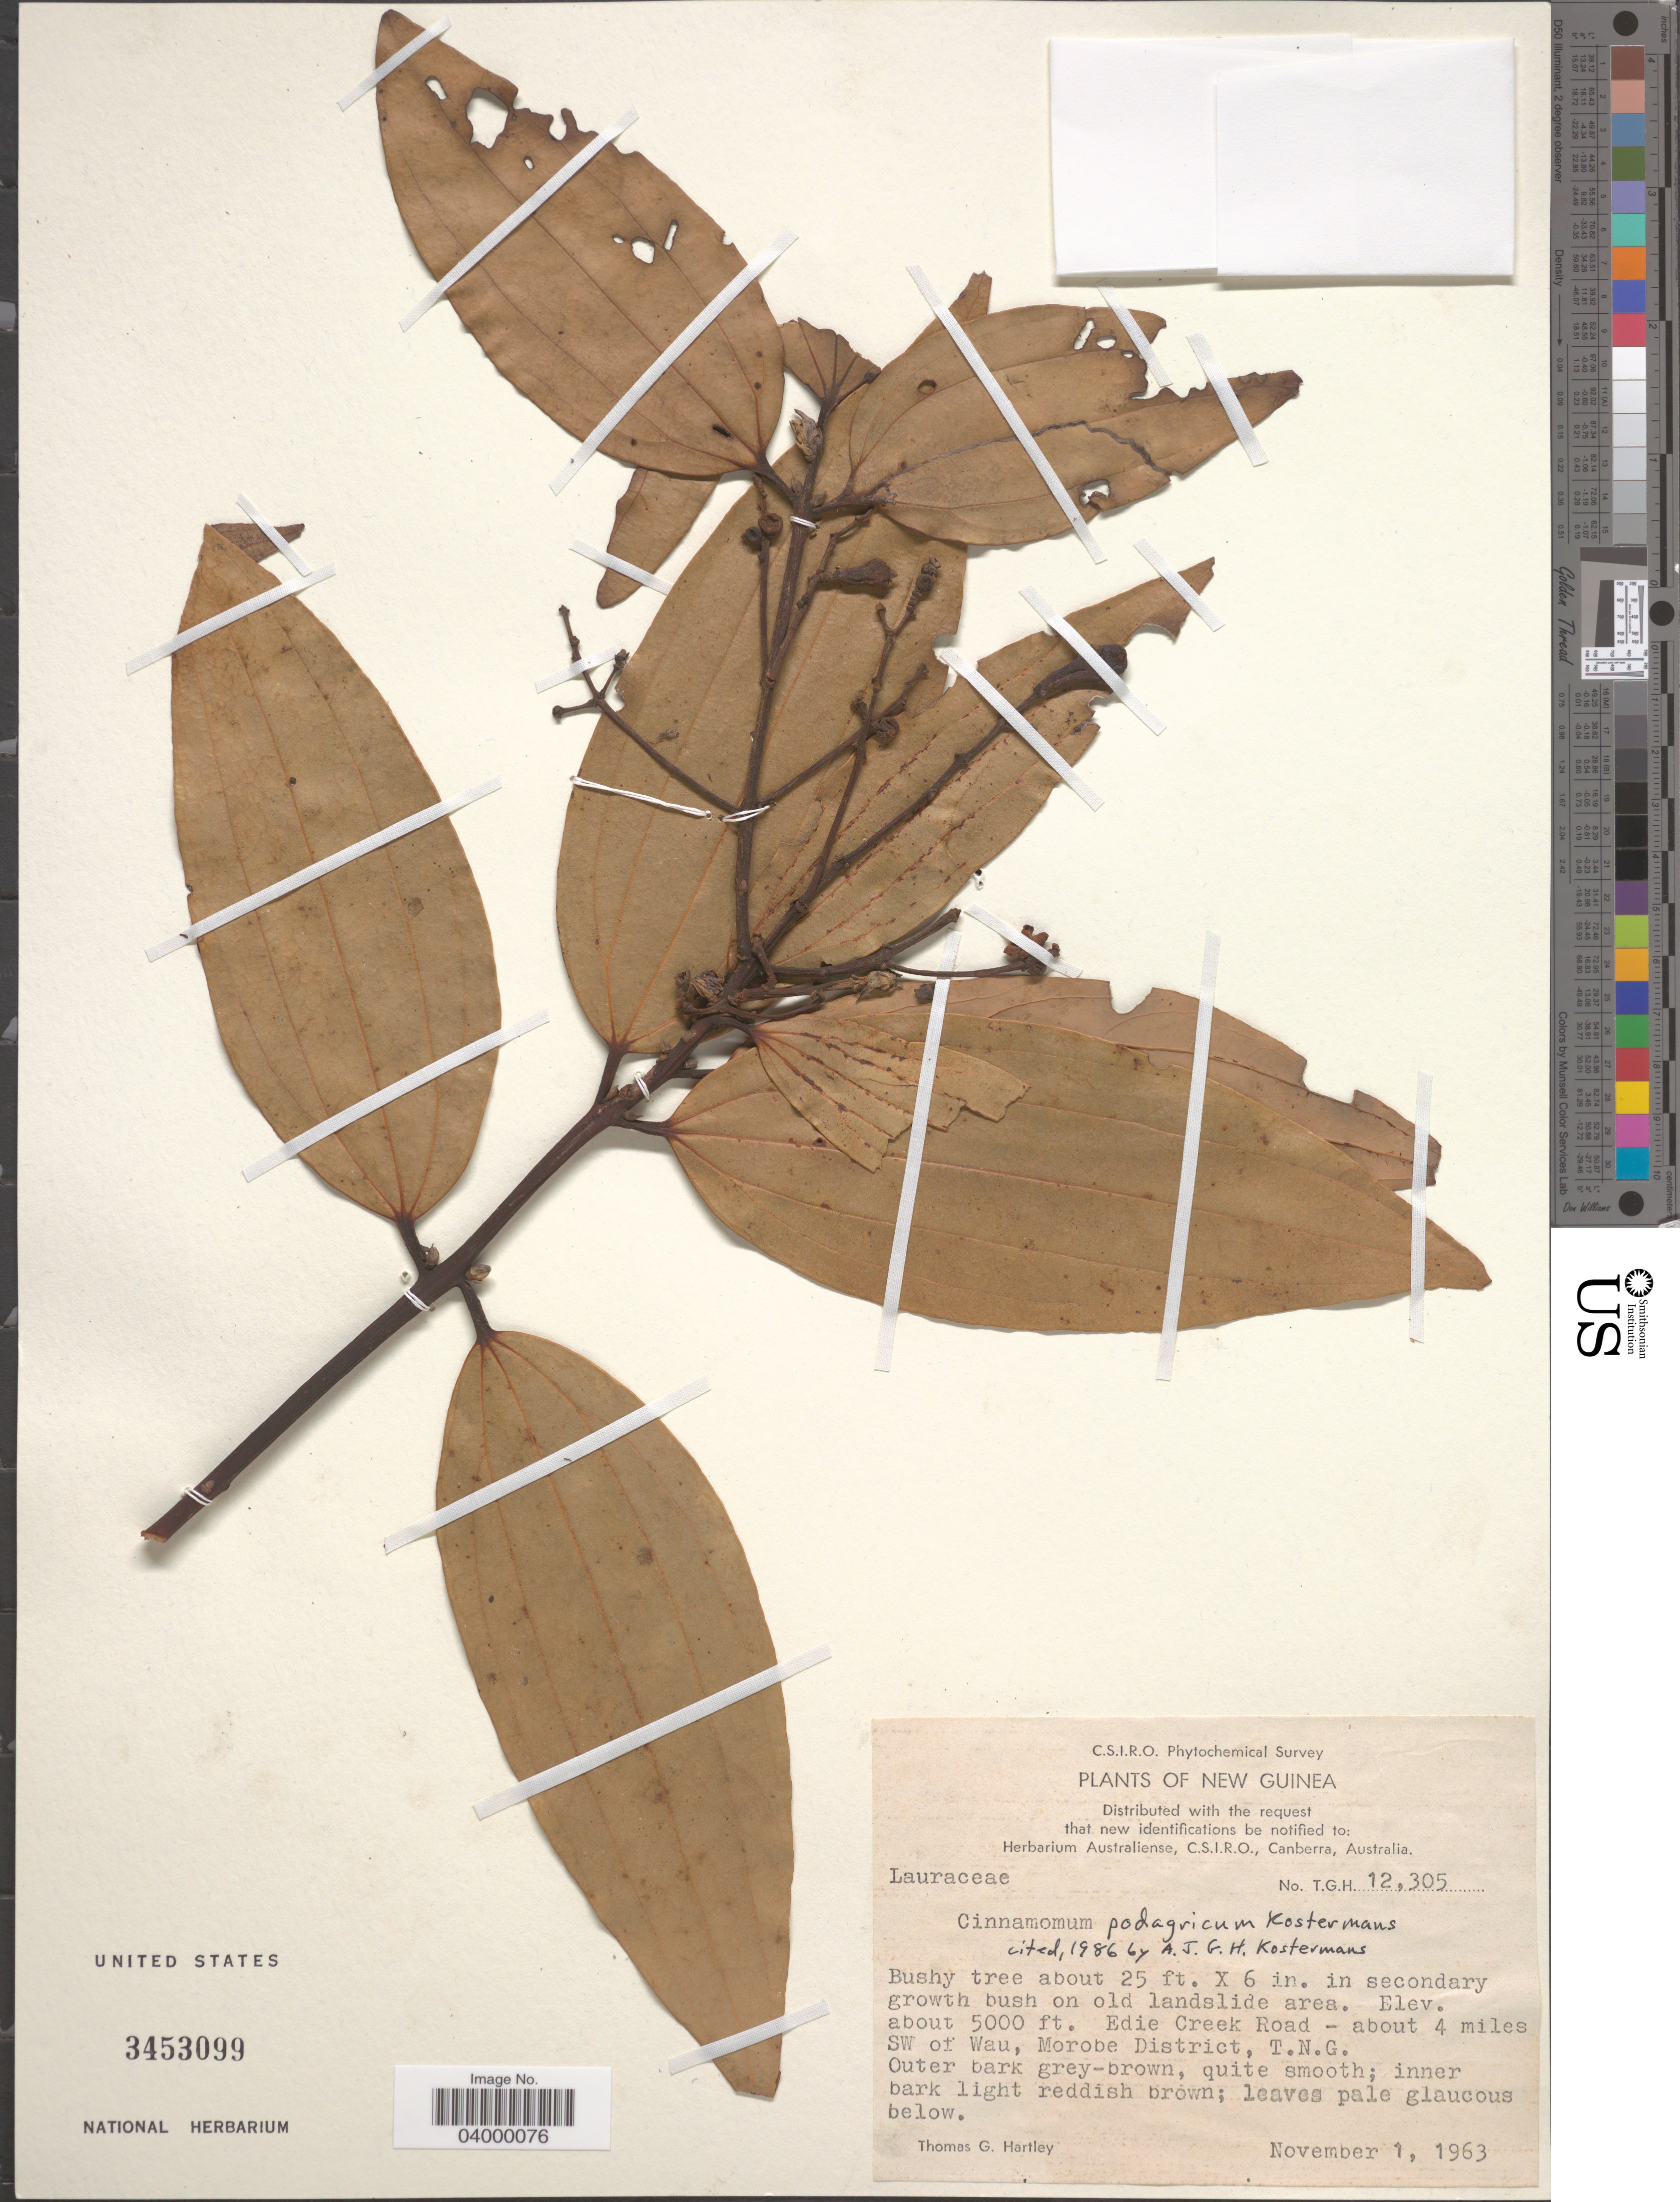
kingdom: Plantae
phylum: Tracheophyta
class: Magnoliopsida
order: Laurales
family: Lauraceae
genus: Cinnamomum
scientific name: Cinnamomum podagricum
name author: Kosterm.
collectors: T. G. Hartley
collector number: T.G.H. 12305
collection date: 1963-11-01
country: Papua New Guinea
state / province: Morobe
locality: New Guinea. Edie Creek Road - about 4 miles SW of Wau, Morobe District, T.N.G.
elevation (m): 1524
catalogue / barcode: US 3453099